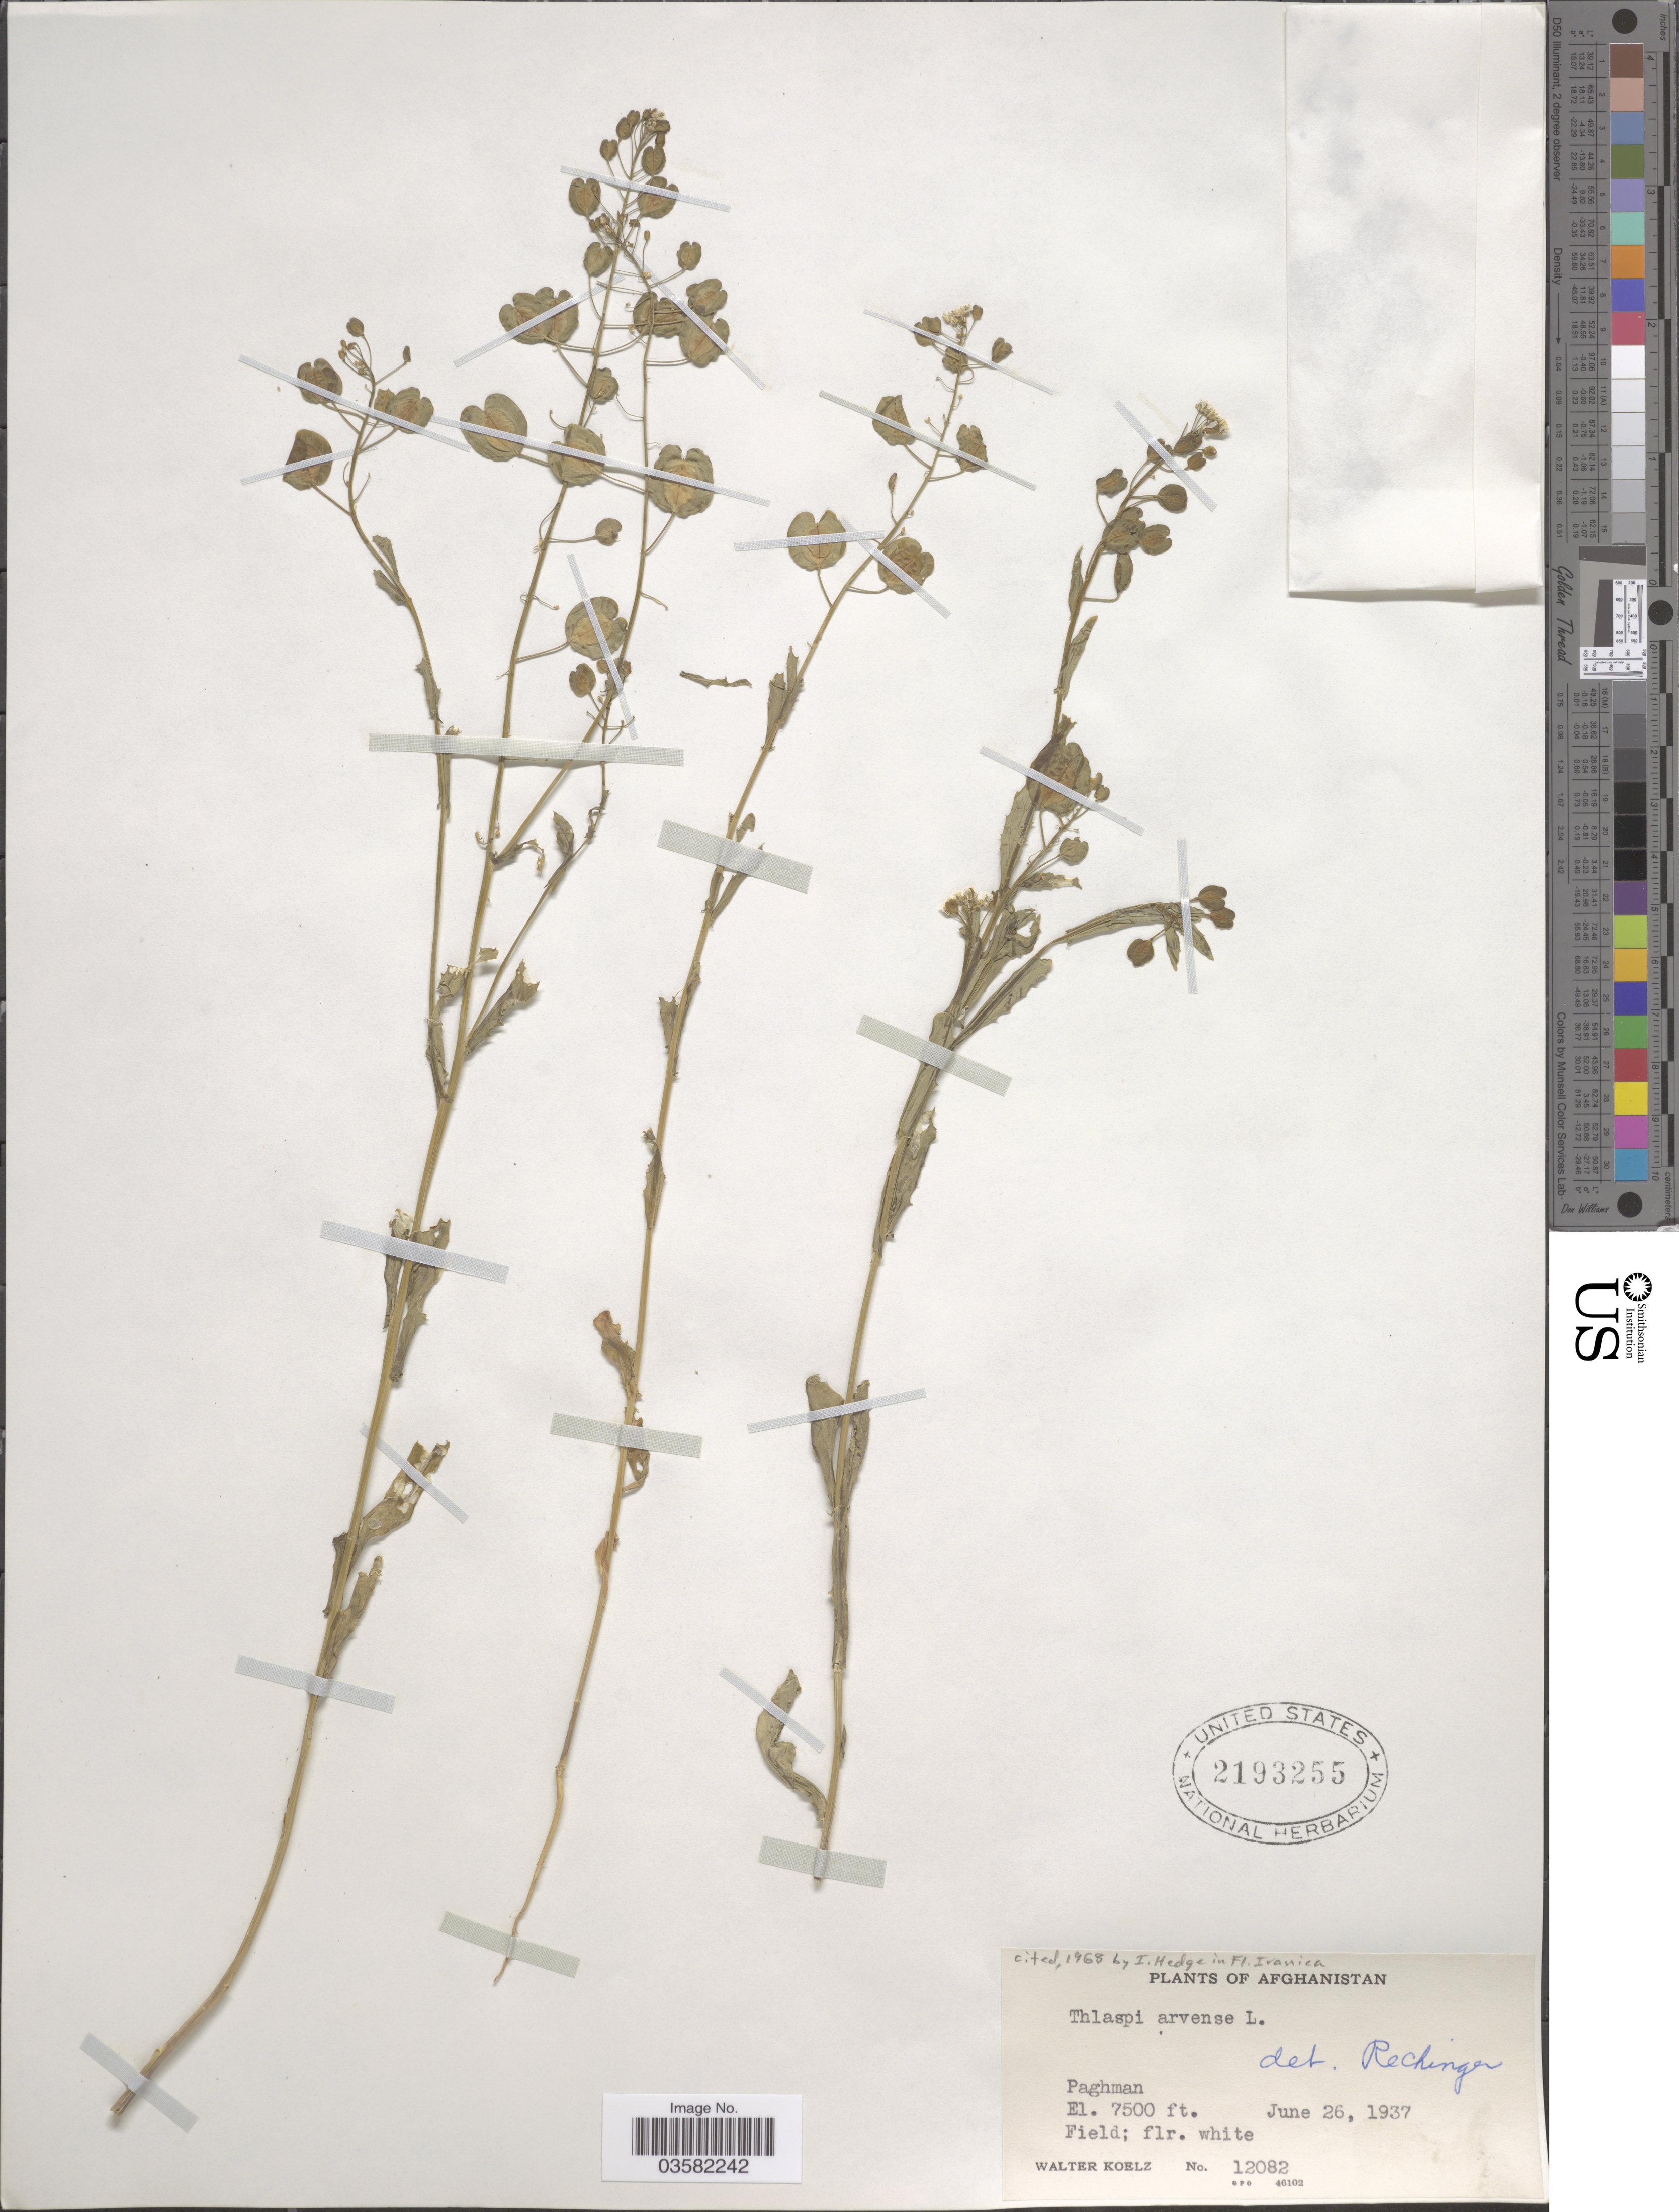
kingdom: Plantae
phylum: Tracheophyta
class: Magnoliopsida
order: Brassicales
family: Brassicaceae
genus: Thlaspi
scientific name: Thlaspi arvense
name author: L.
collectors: W. N. Koelz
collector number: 12082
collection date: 1937-06-26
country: Afghanistan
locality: Paghman.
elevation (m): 2286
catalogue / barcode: US 2193255